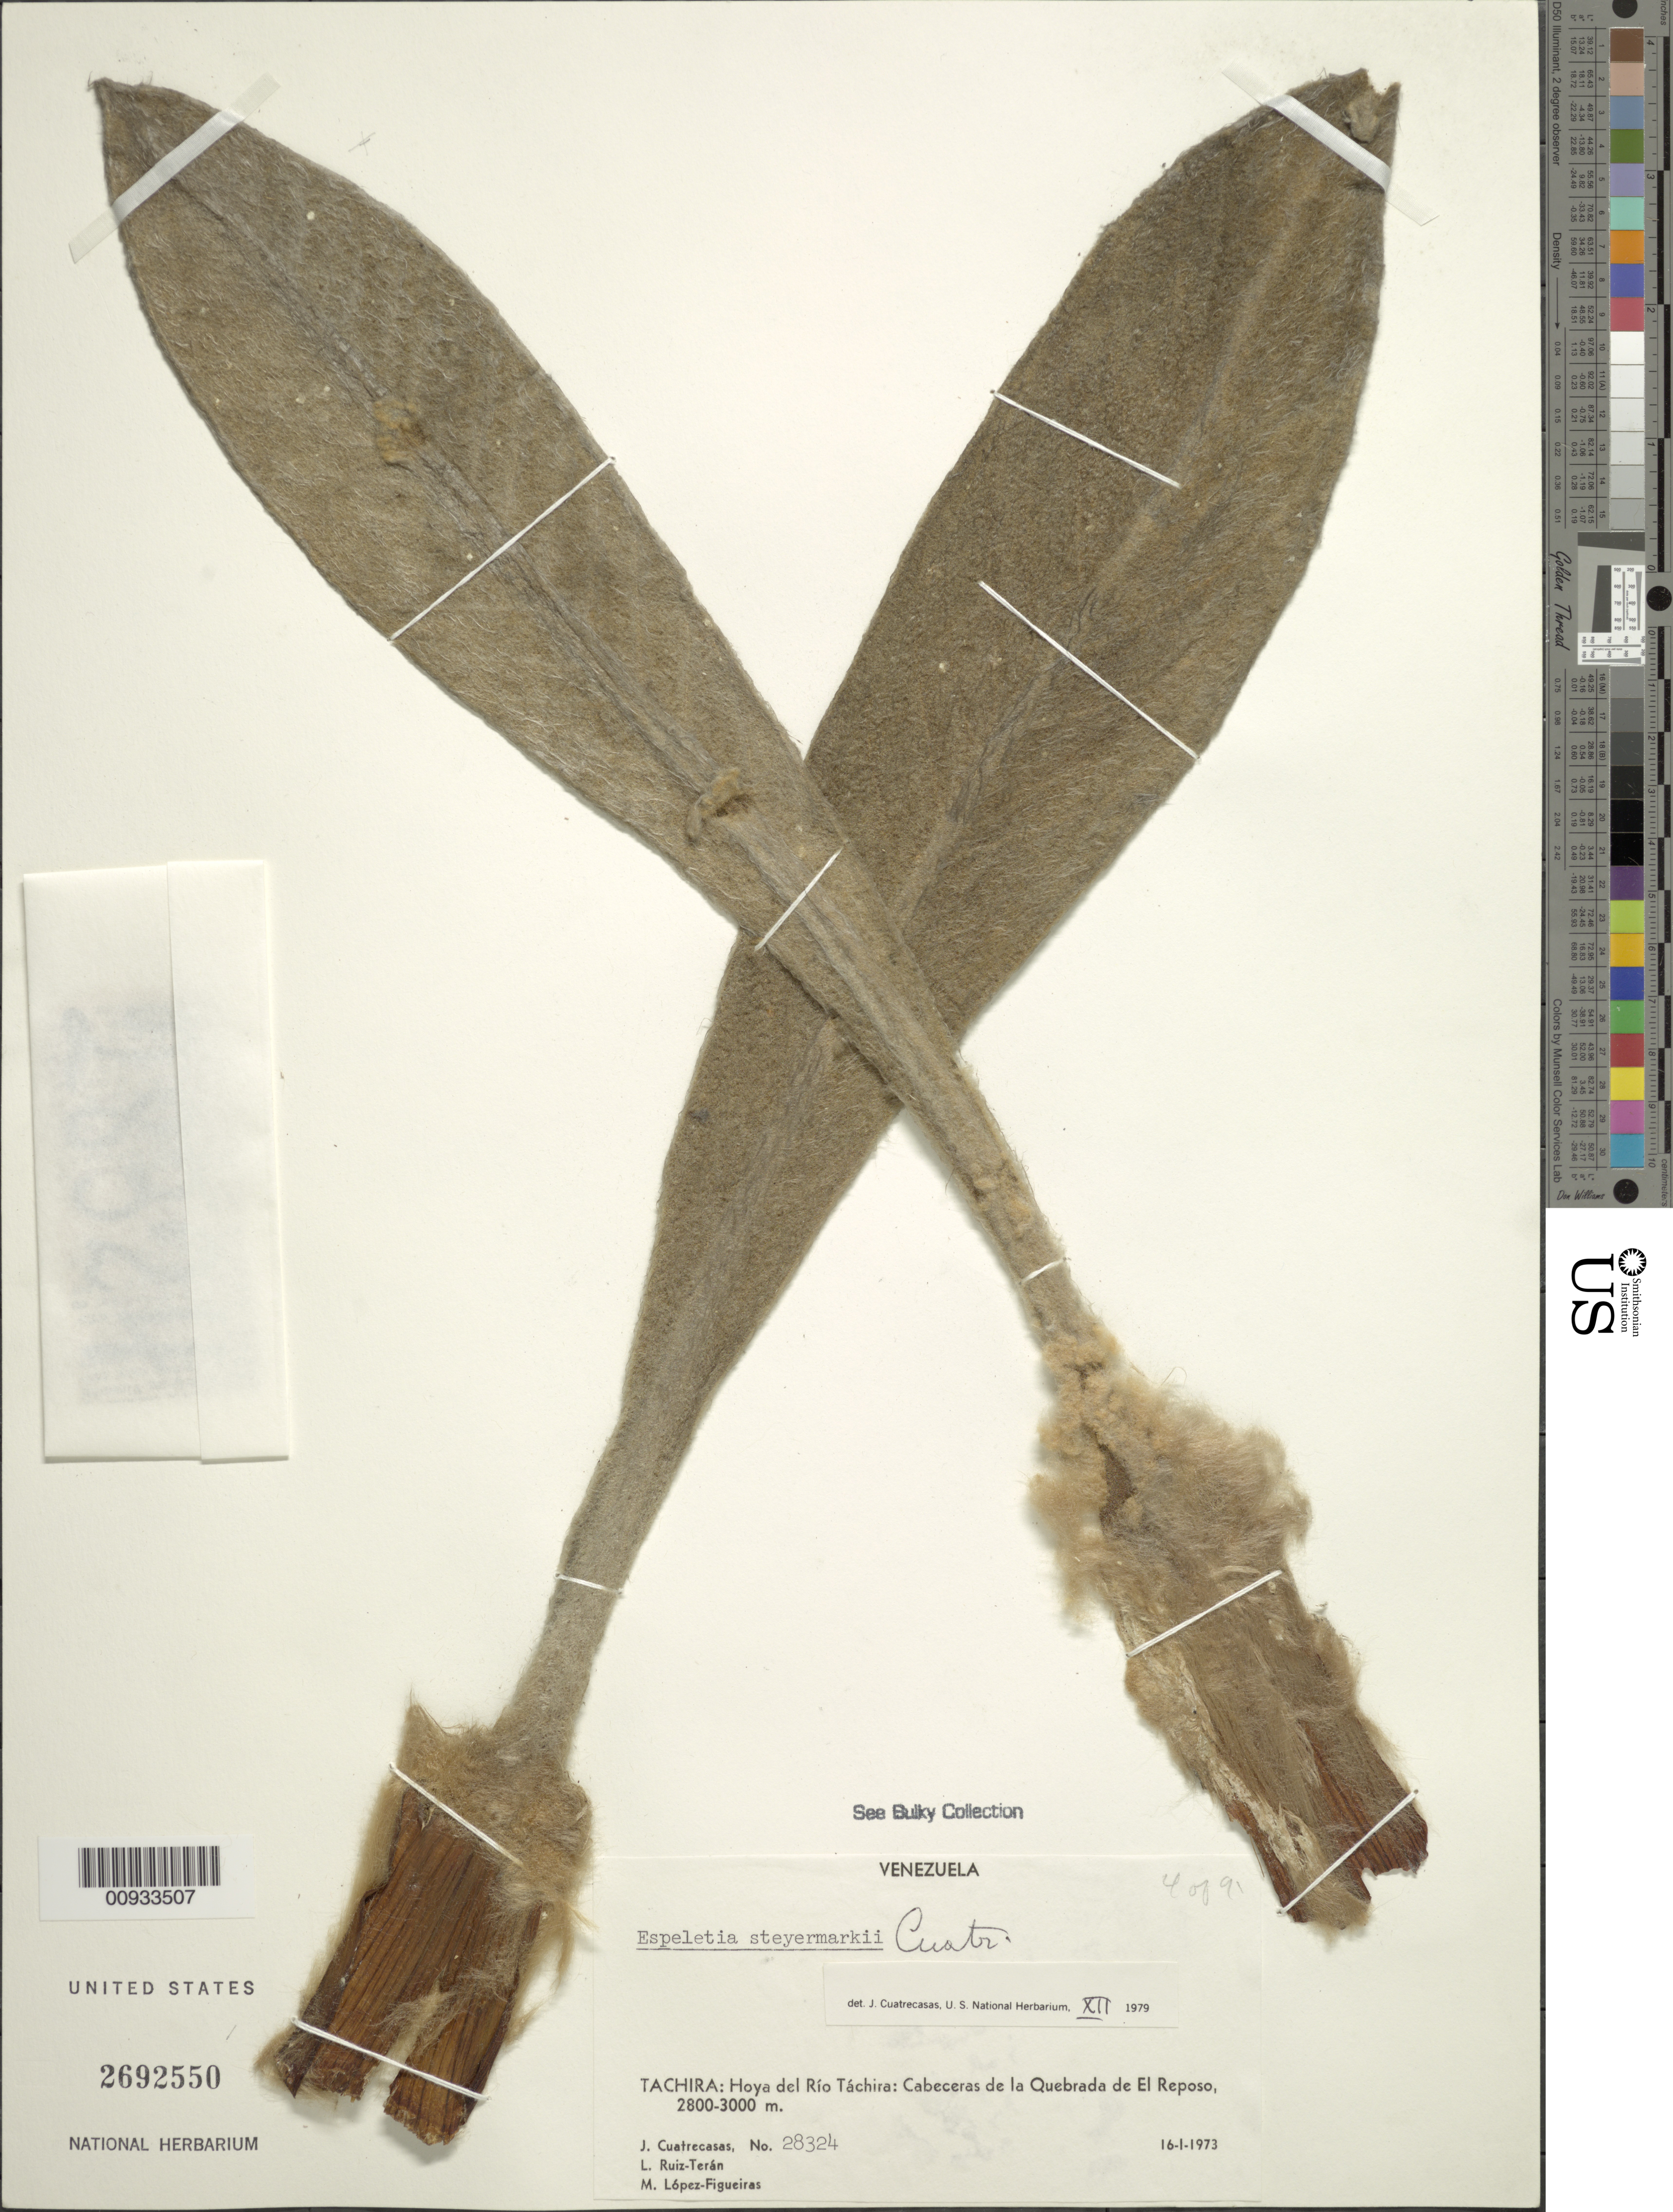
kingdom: Plantae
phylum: Tracheophyta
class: Magnoliopsida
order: Asterales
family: Asteraceae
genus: Espeletia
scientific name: Espeletia steyermarkii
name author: Cuatrec.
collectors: J. Cuatrecasas, L. E. Ruíz-Terán & M. López Figueiras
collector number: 28324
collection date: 1973-01-16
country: Venezuela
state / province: Táchira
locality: Hoya del Río Táchira: cabeceras de la Quebrada El Reposo.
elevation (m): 2800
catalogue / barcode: US 2692550